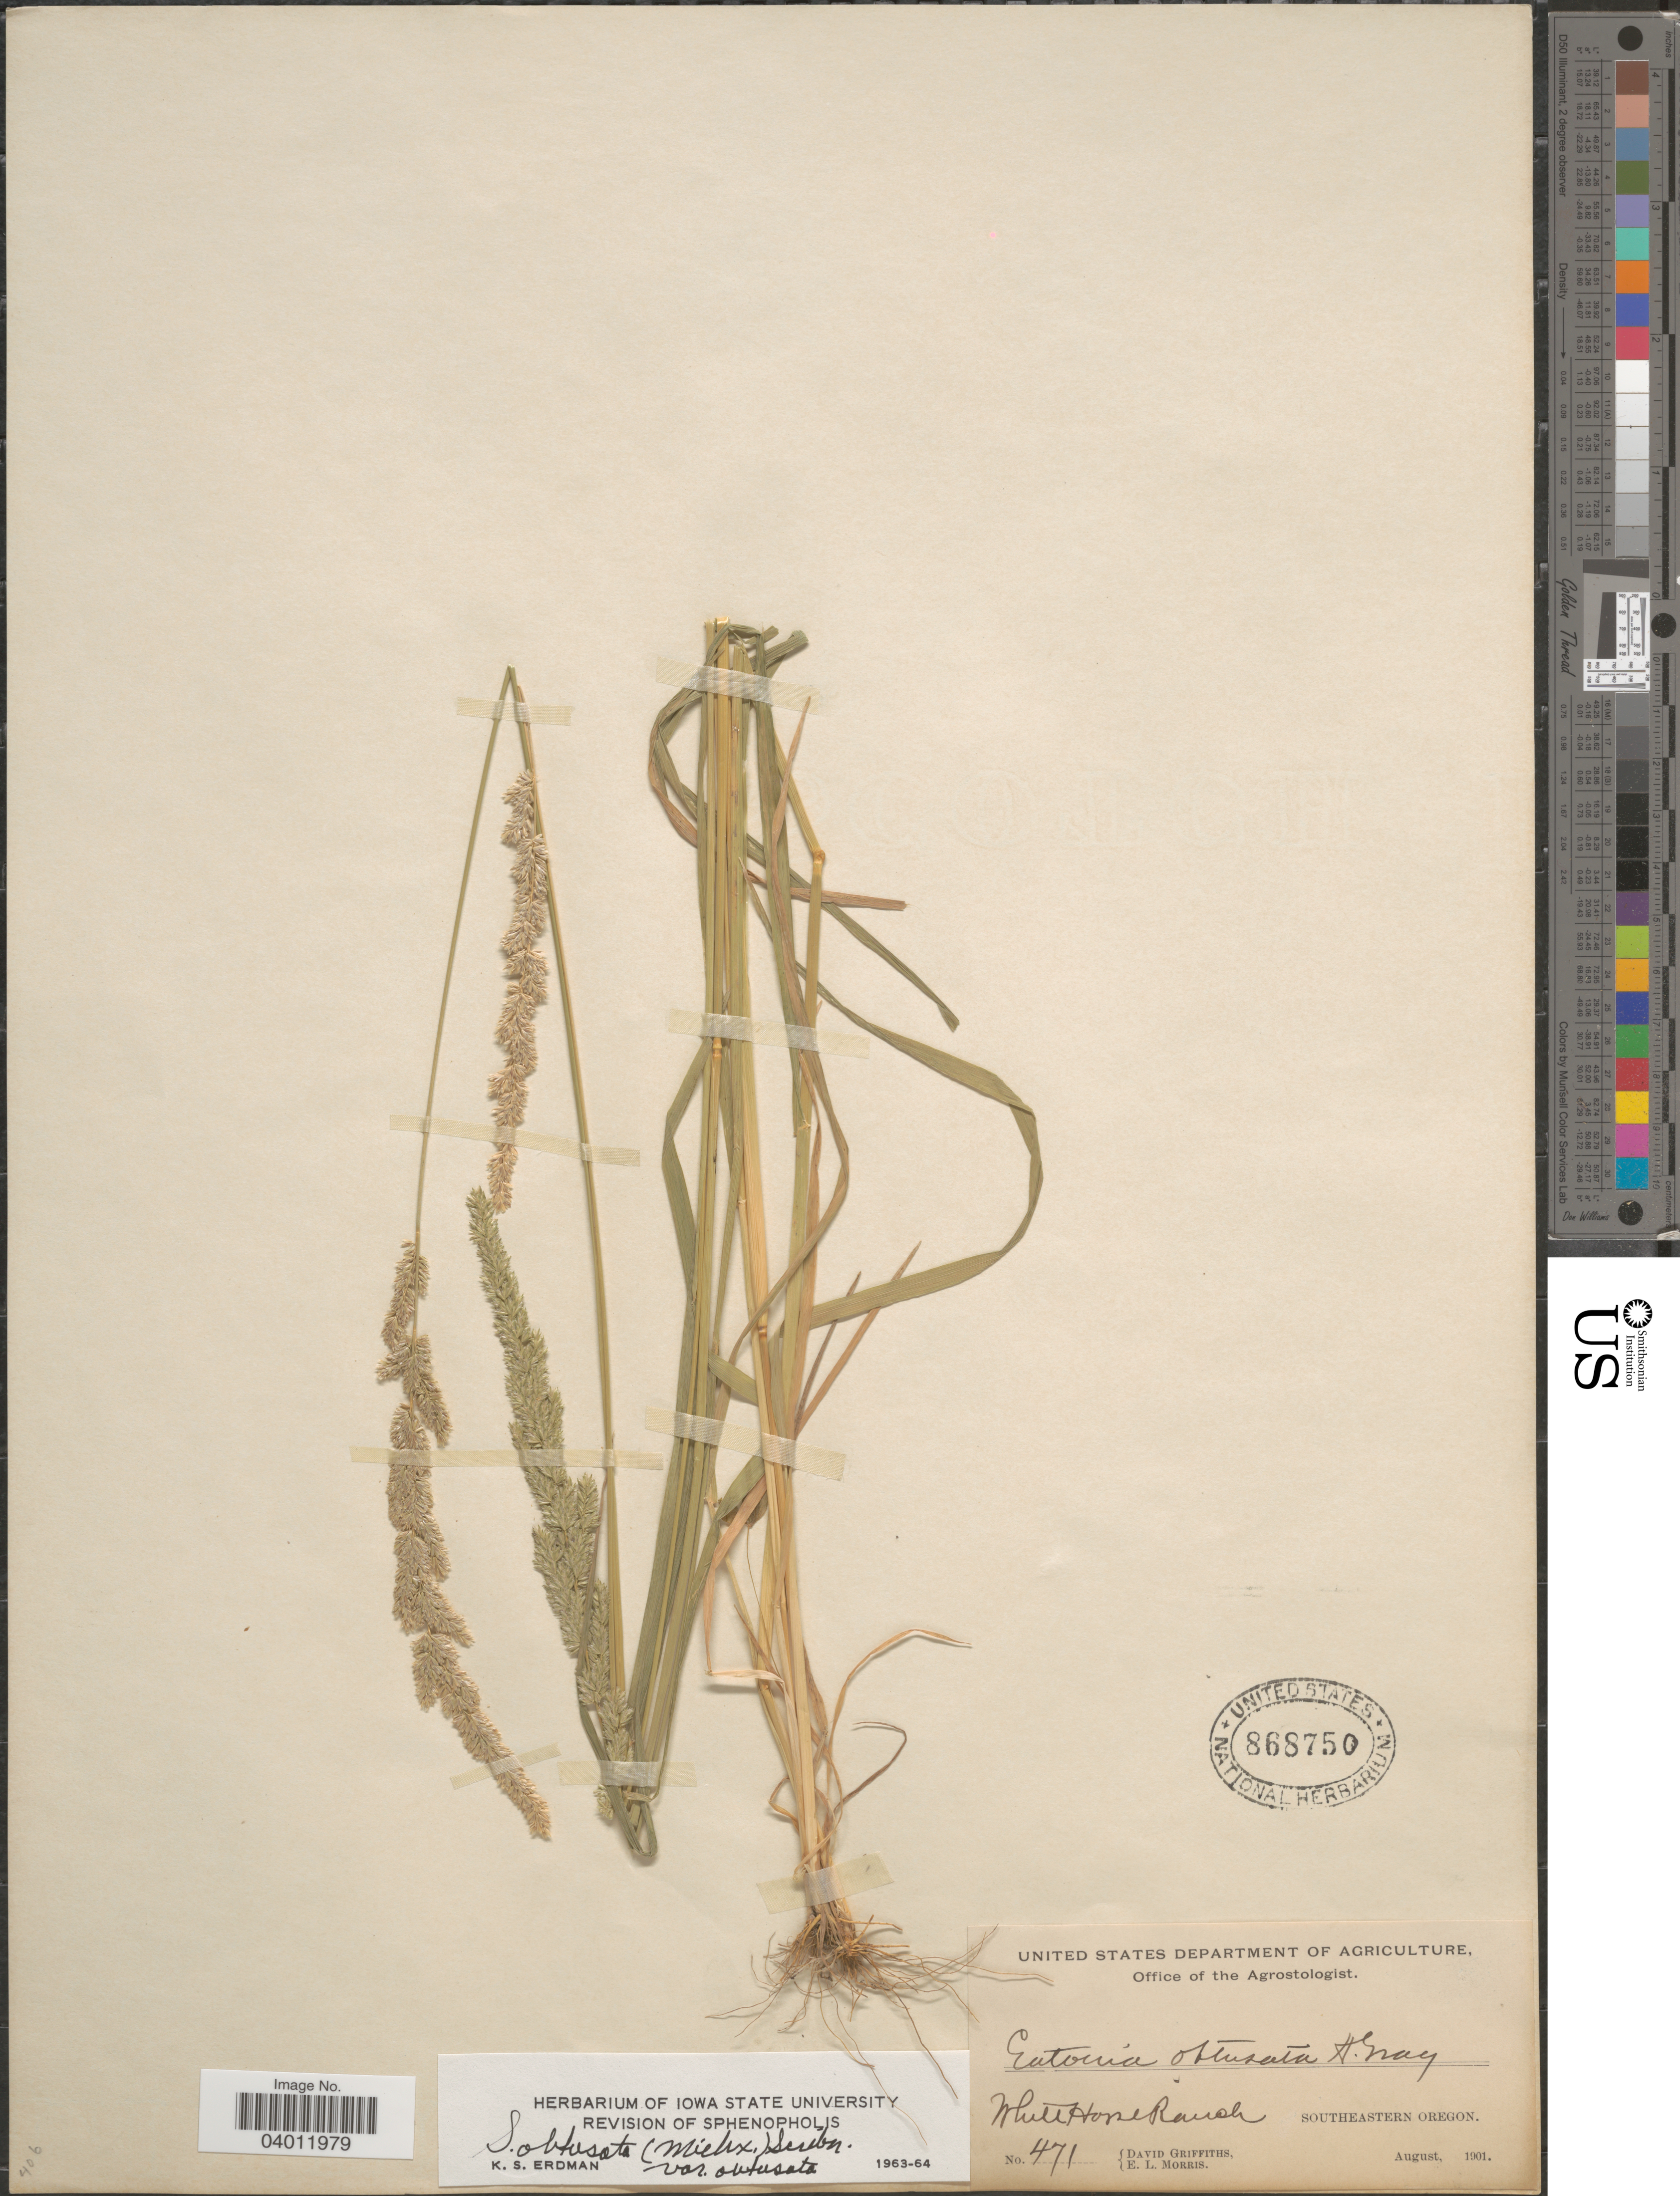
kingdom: Plantae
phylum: Tracheophyta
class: Liliopsida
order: Poales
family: Poaceae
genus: Sphenopholis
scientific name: Sphenopholis obtusata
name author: (Michx.) Scribn.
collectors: D. Griffiths & E. Morris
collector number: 471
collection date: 1901-08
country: United States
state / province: Oregon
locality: White Horse Ranch. Southeastern Oregon.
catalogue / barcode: US 868750